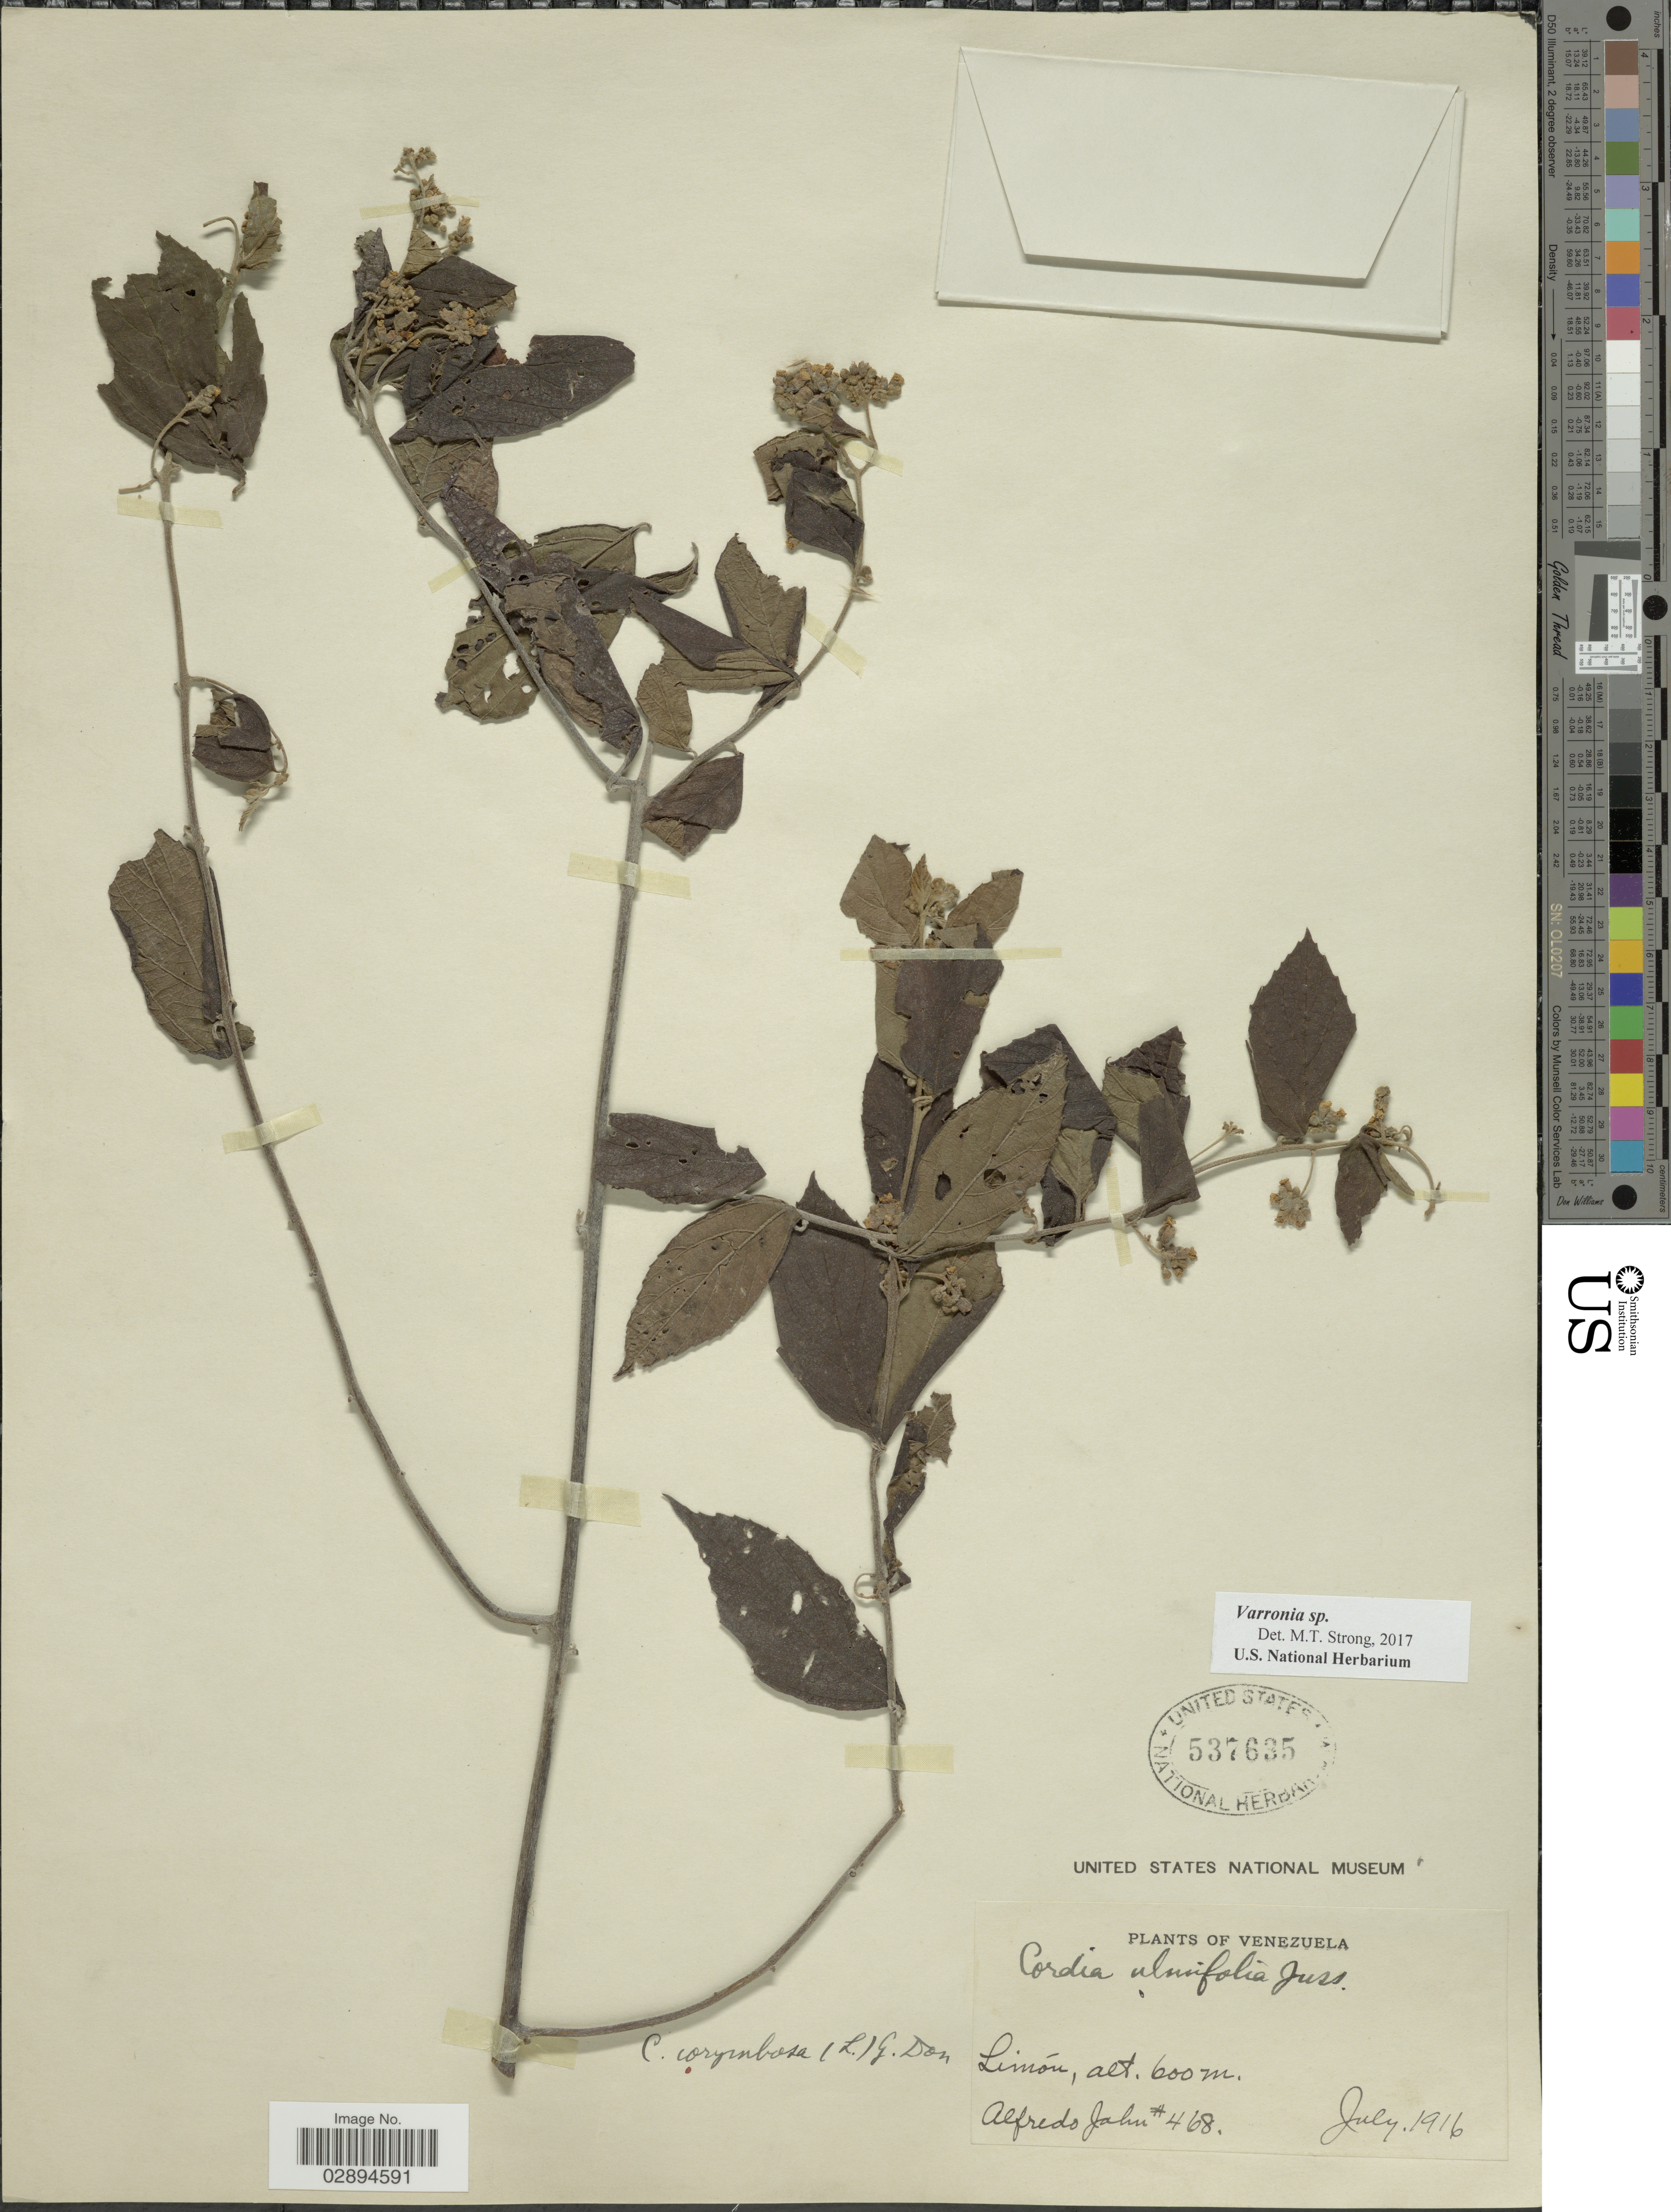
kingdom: Plantae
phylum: Tracheophyta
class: Magnoliopsida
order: Boraginales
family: Cordiaceae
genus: Varronia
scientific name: Varronia sp.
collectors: A. Jahn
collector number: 468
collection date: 1916-07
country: Venezuela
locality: Limón.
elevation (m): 600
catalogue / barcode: US 537635